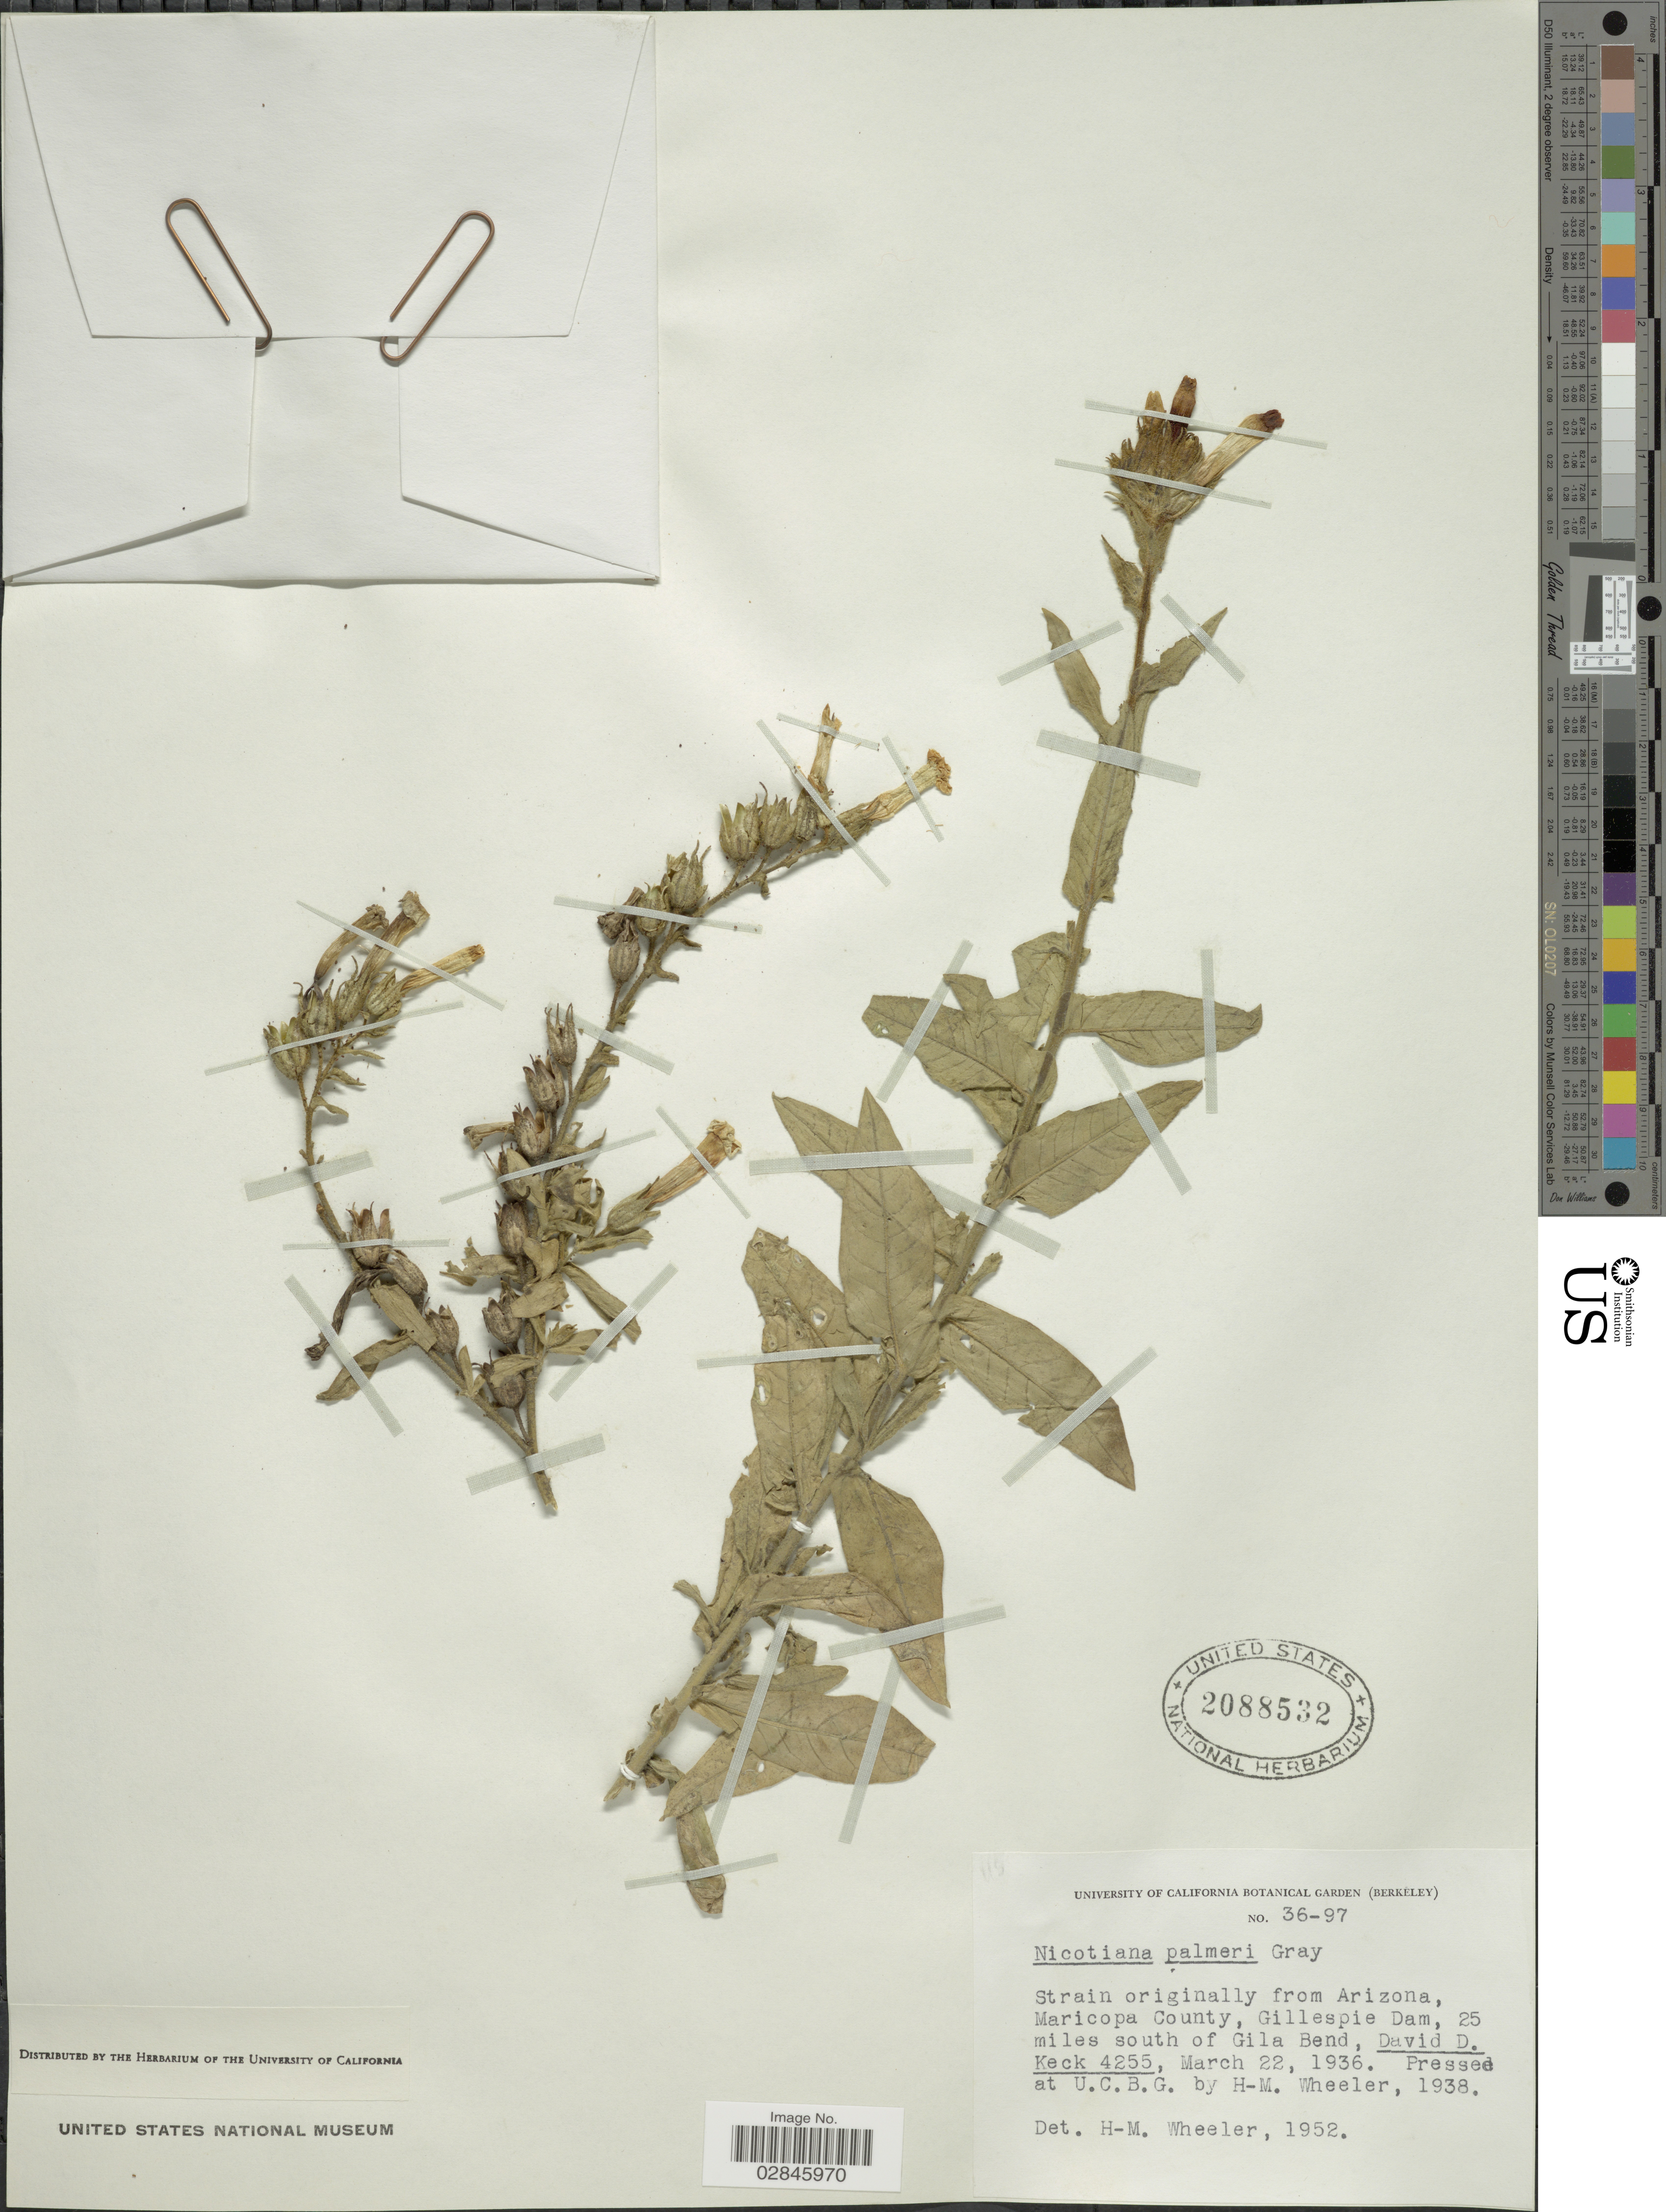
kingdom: Plantae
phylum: Tracheophyta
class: Magnoliopsida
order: Solanales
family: Solanaceae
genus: Nicotiana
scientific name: Nicotiana palmeri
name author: A. Gray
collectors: E. Ware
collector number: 36-37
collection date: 1938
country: United States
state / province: California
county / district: Alameda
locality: University of California Botanical Garden (Berkeley).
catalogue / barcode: US 2088532